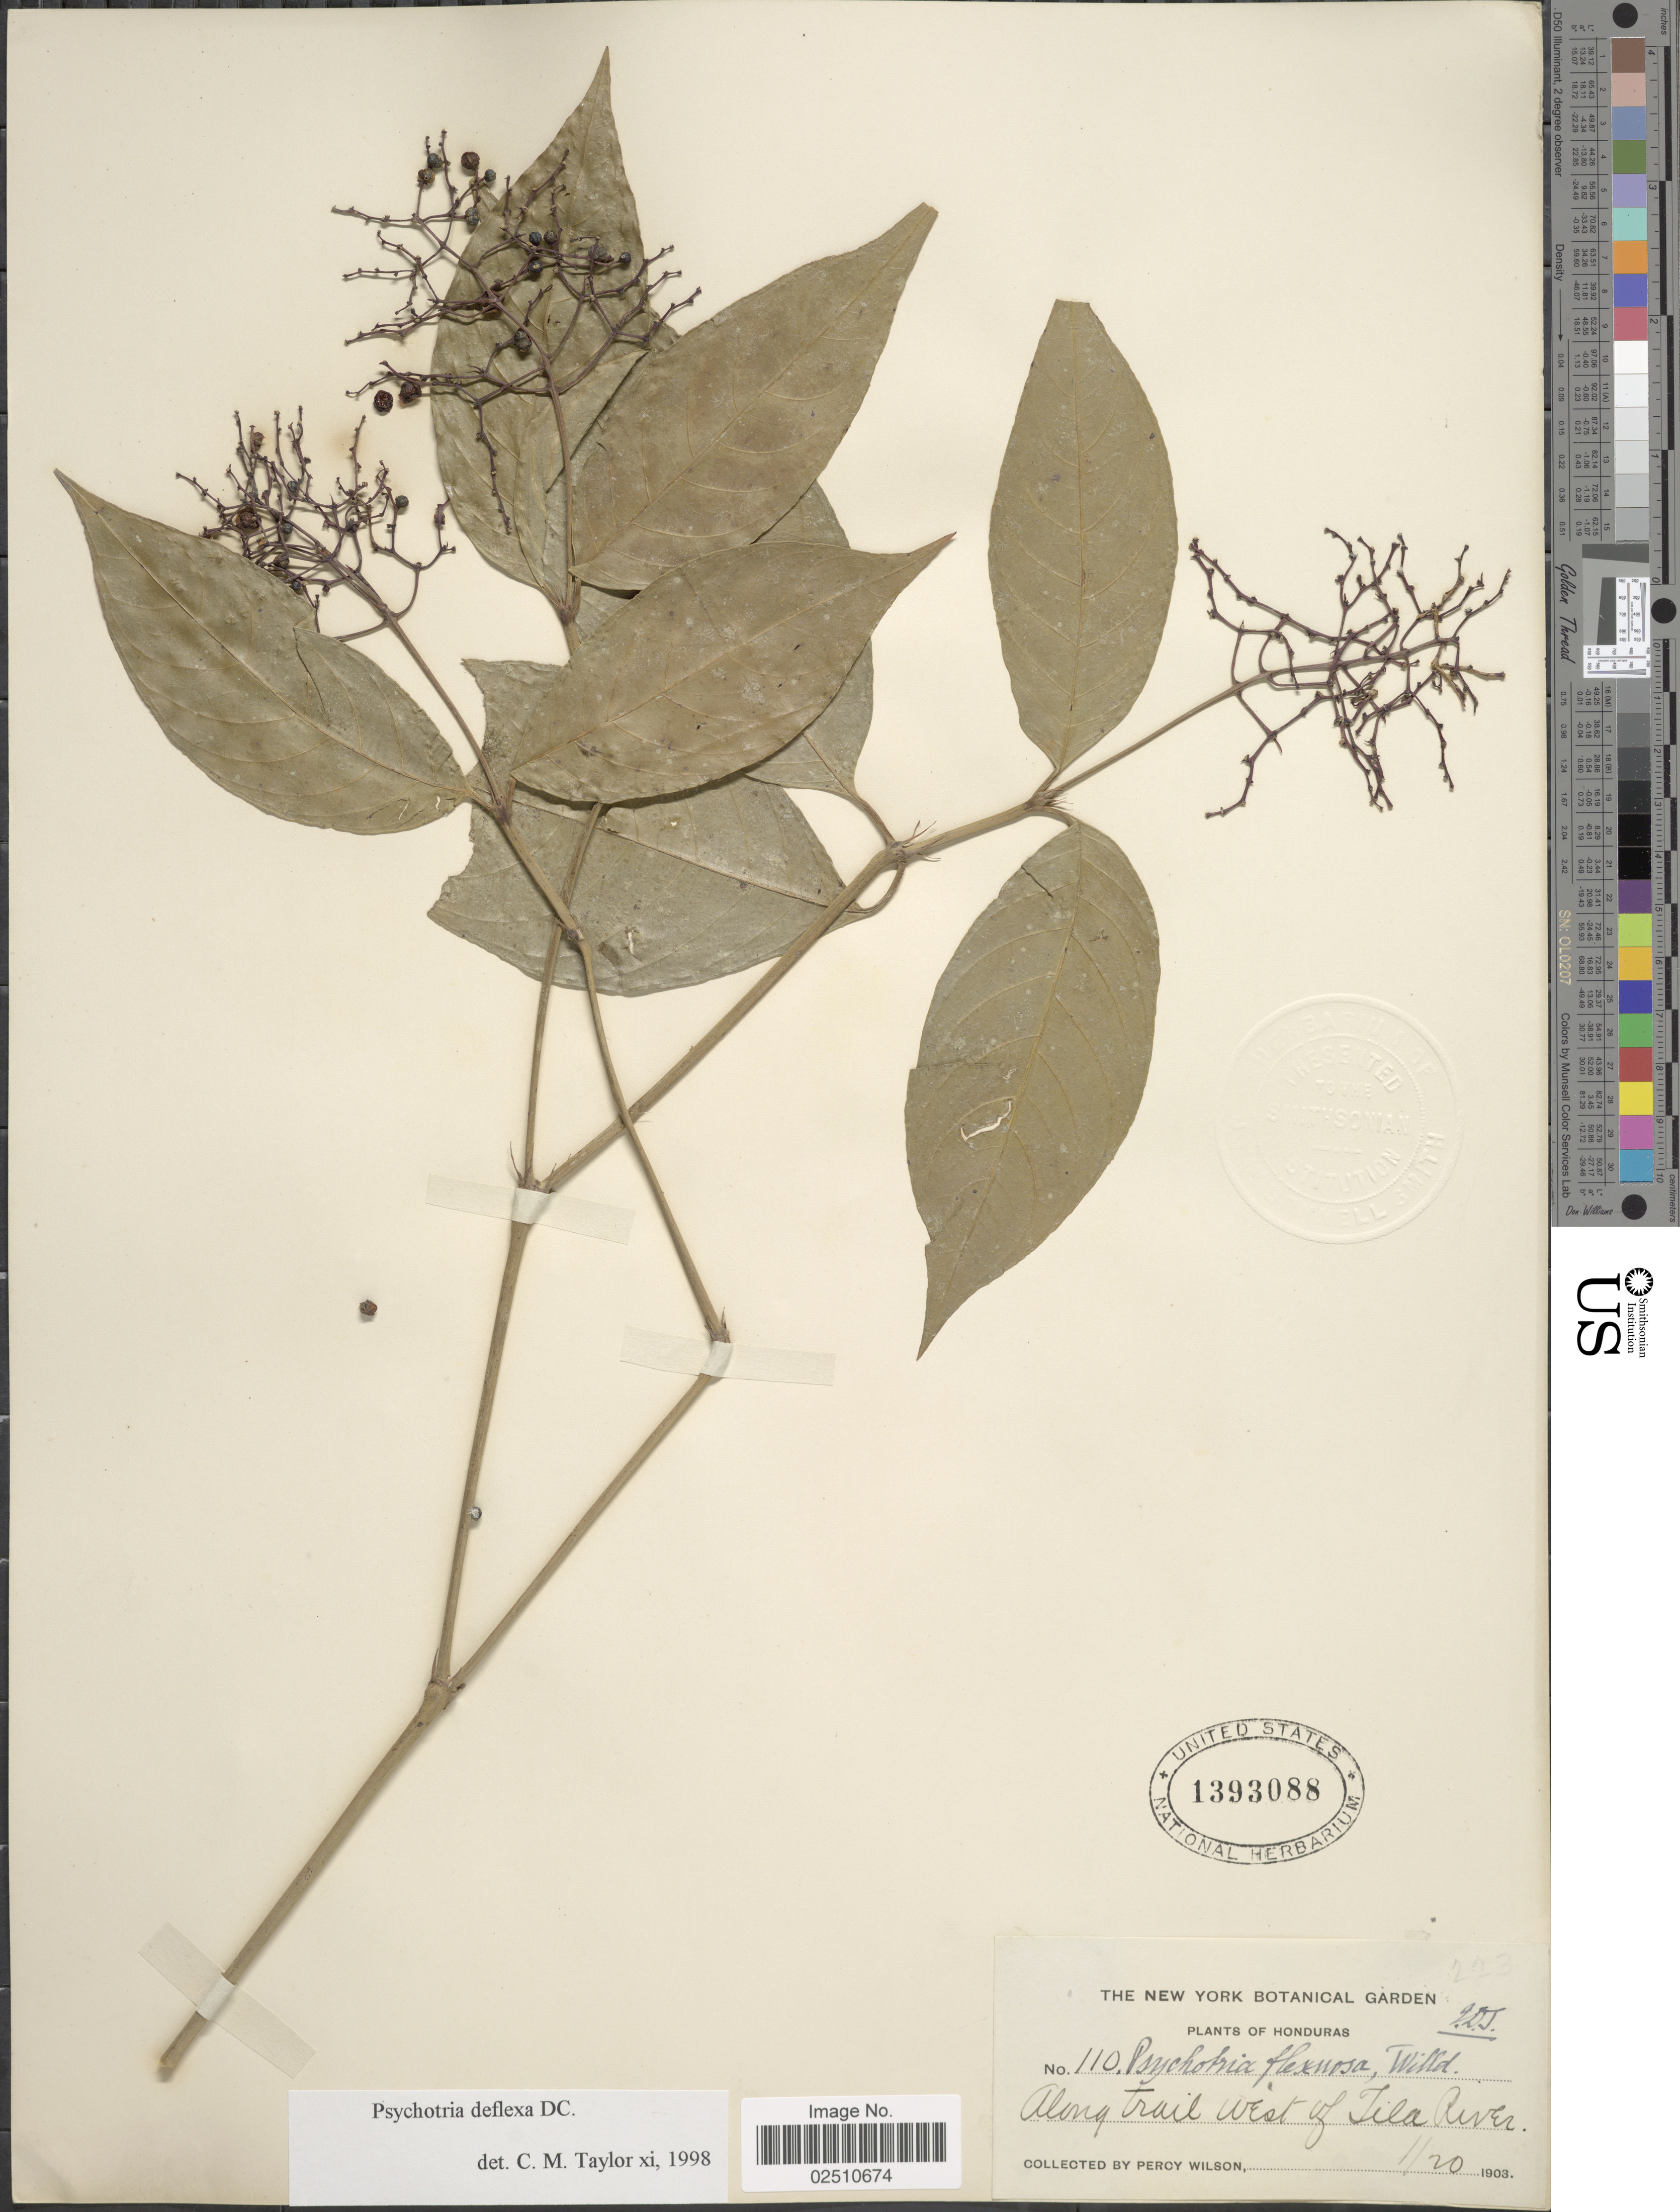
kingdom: Plantae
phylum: Tracheophyta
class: Magnoliopsida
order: Gentianales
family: Rubiaceae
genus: Psychotria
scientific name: Psychotria deflexa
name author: DC.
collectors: P. Wilson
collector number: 110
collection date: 1903-01-20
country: Honduras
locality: Along trail west of Tila River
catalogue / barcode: US 1393088